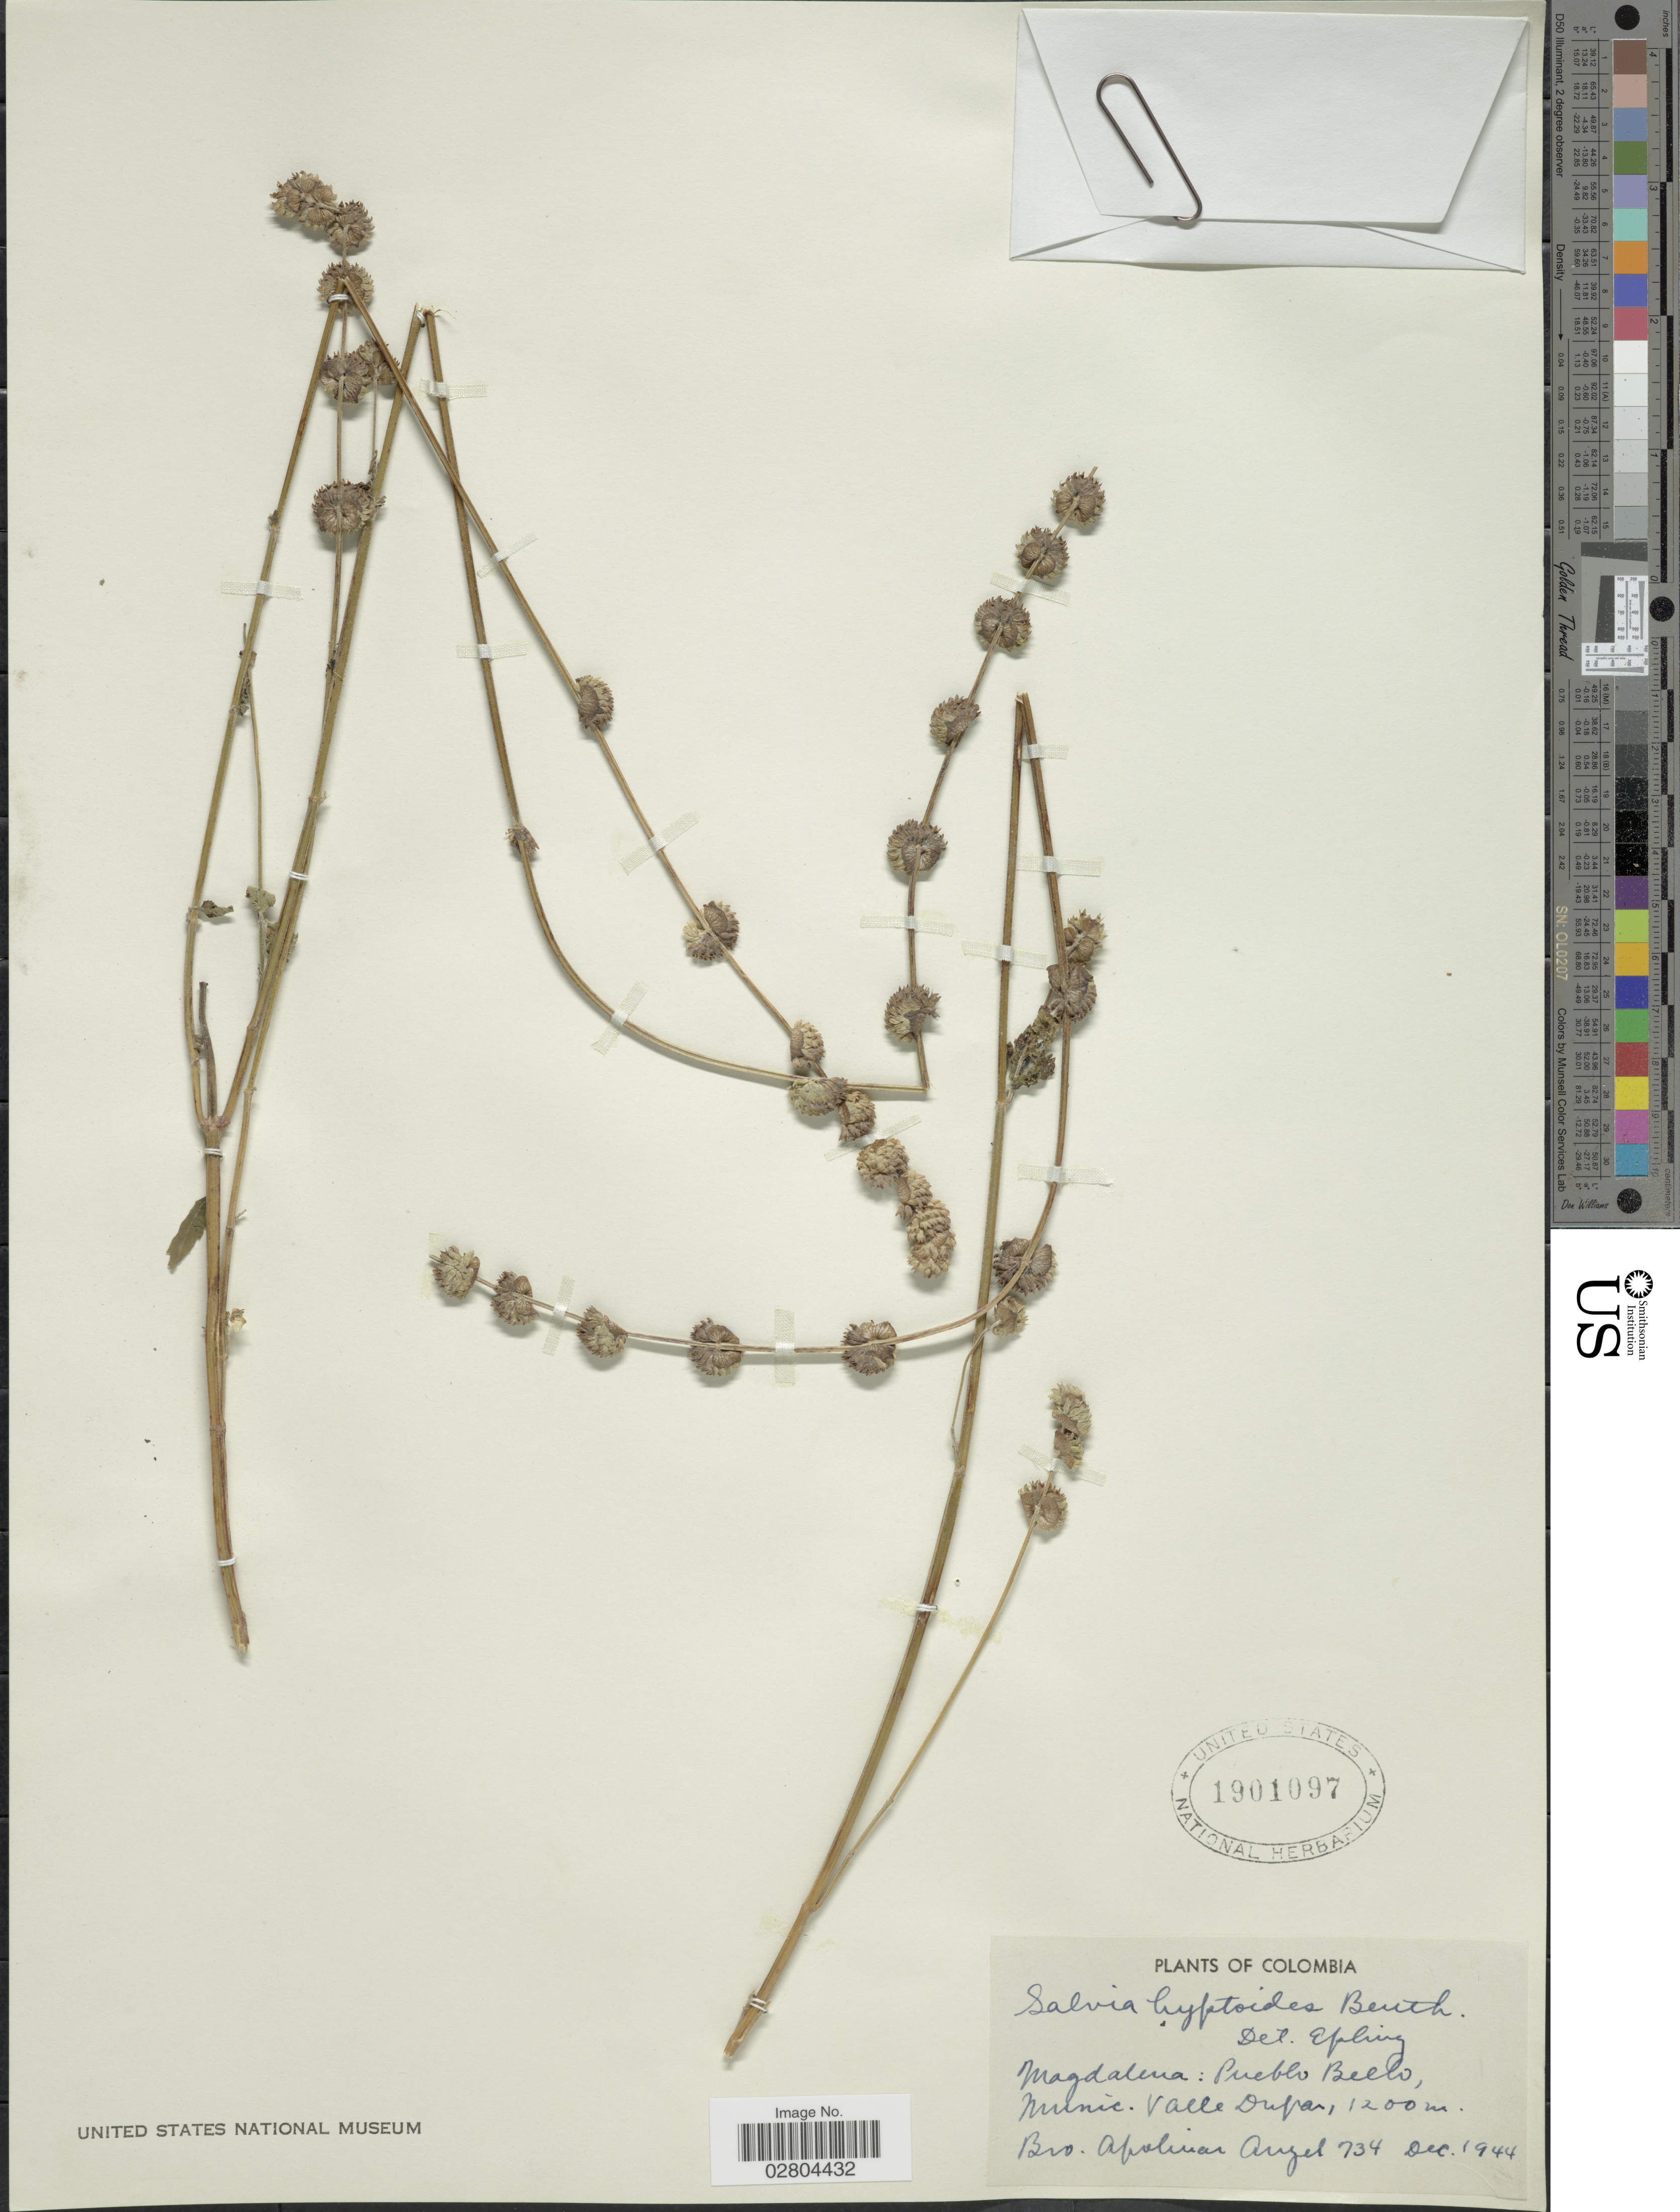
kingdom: Plantae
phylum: Tracheophyta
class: Magnoliopsida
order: Lamiales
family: Lamiaceae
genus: Salvia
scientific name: Salvia lasiocephala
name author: Hook. & Arn.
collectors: Bro. Apolinar A.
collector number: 734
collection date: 1944-12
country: Colombia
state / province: Magdalena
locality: Pueblo Bello, Munic. Valledupar.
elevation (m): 1200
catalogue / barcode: US 1901097